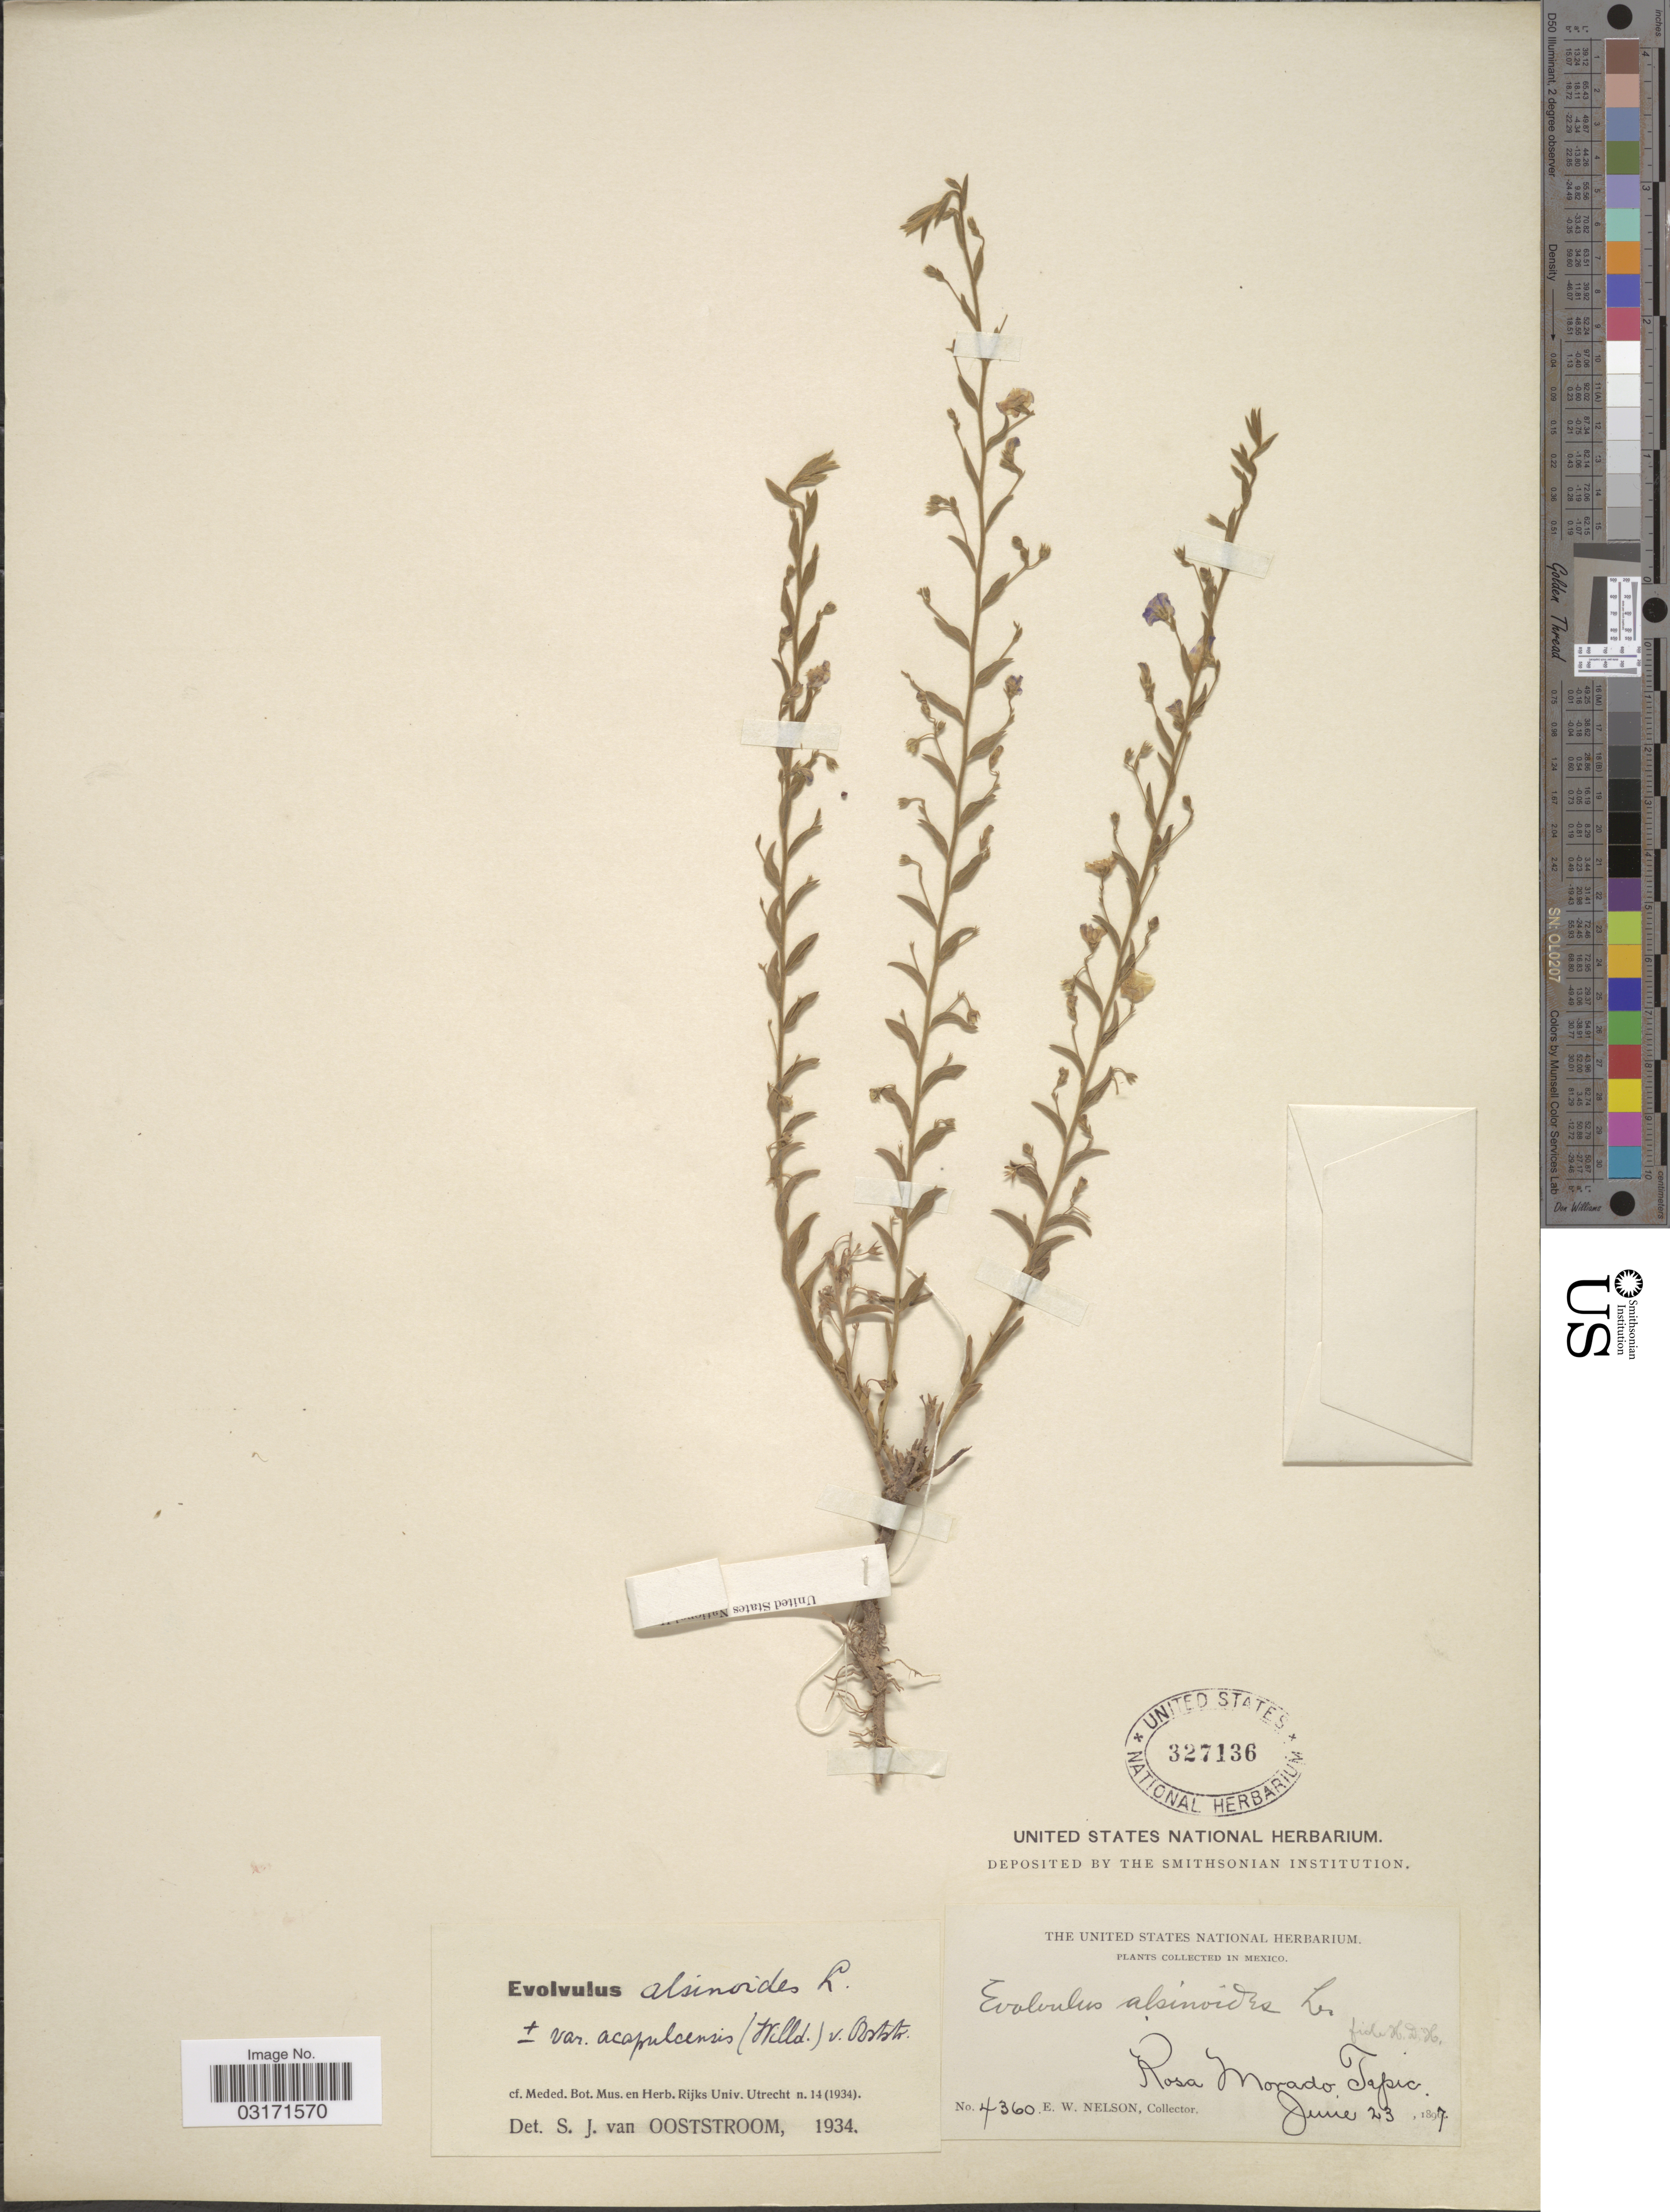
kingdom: Plantae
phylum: Tracheophyta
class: Magnoliopsida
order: Solanales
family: Convolvulaceae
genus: Evolvulus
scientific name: Evolvulus alsinoides var. acapulcensis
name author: (Willd. ex Schult.) Ooststr.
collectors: E. W. Nelson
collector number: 4360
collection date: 1897-06-23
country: Mexico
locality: Rosa Morado, Tepic.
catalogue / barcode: US 327136